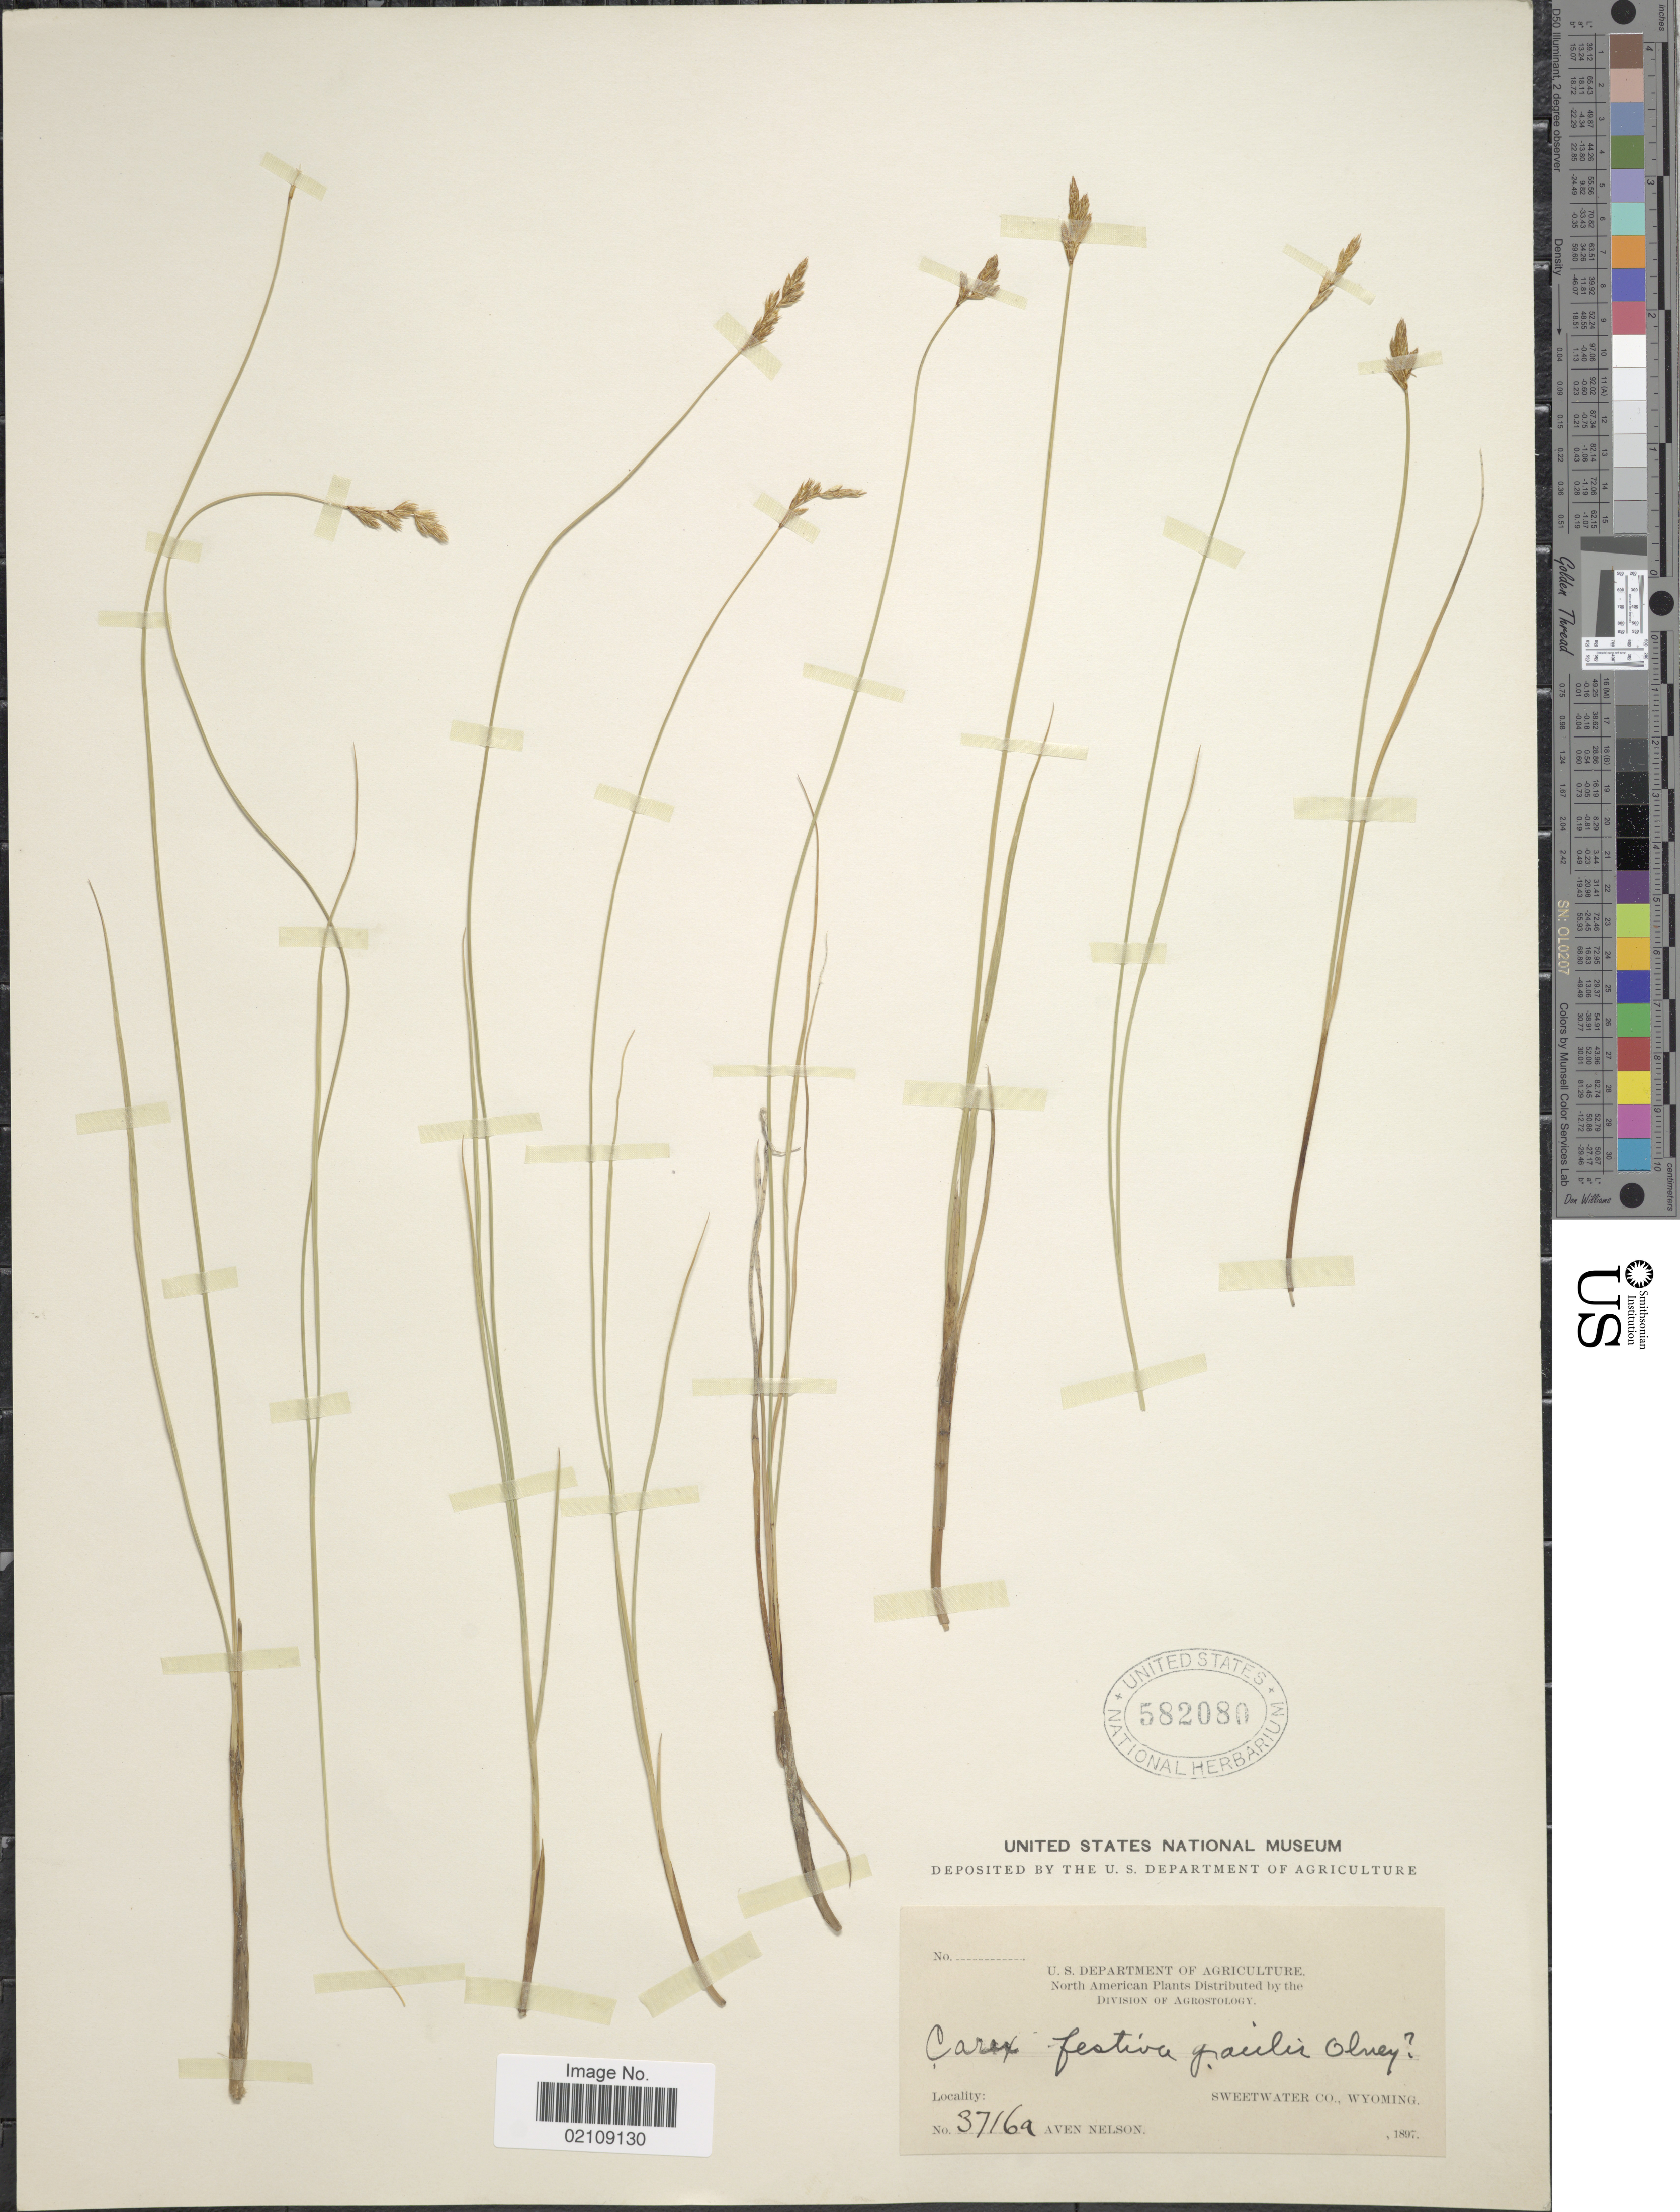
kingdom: Plantae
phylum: Tracheophyta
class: Liliopsida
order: Poales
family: Cyperaceae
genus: Carex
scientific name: Carex sp.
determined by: Strong, Mark T., (BOT), Smithsonian Institution - National Museum of Natural History (UNITED STATES)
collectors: A. Nelson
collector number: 3716a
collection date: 1897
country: United States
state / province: Wyoming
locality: Sweetwater Co.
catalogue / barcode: US 582080